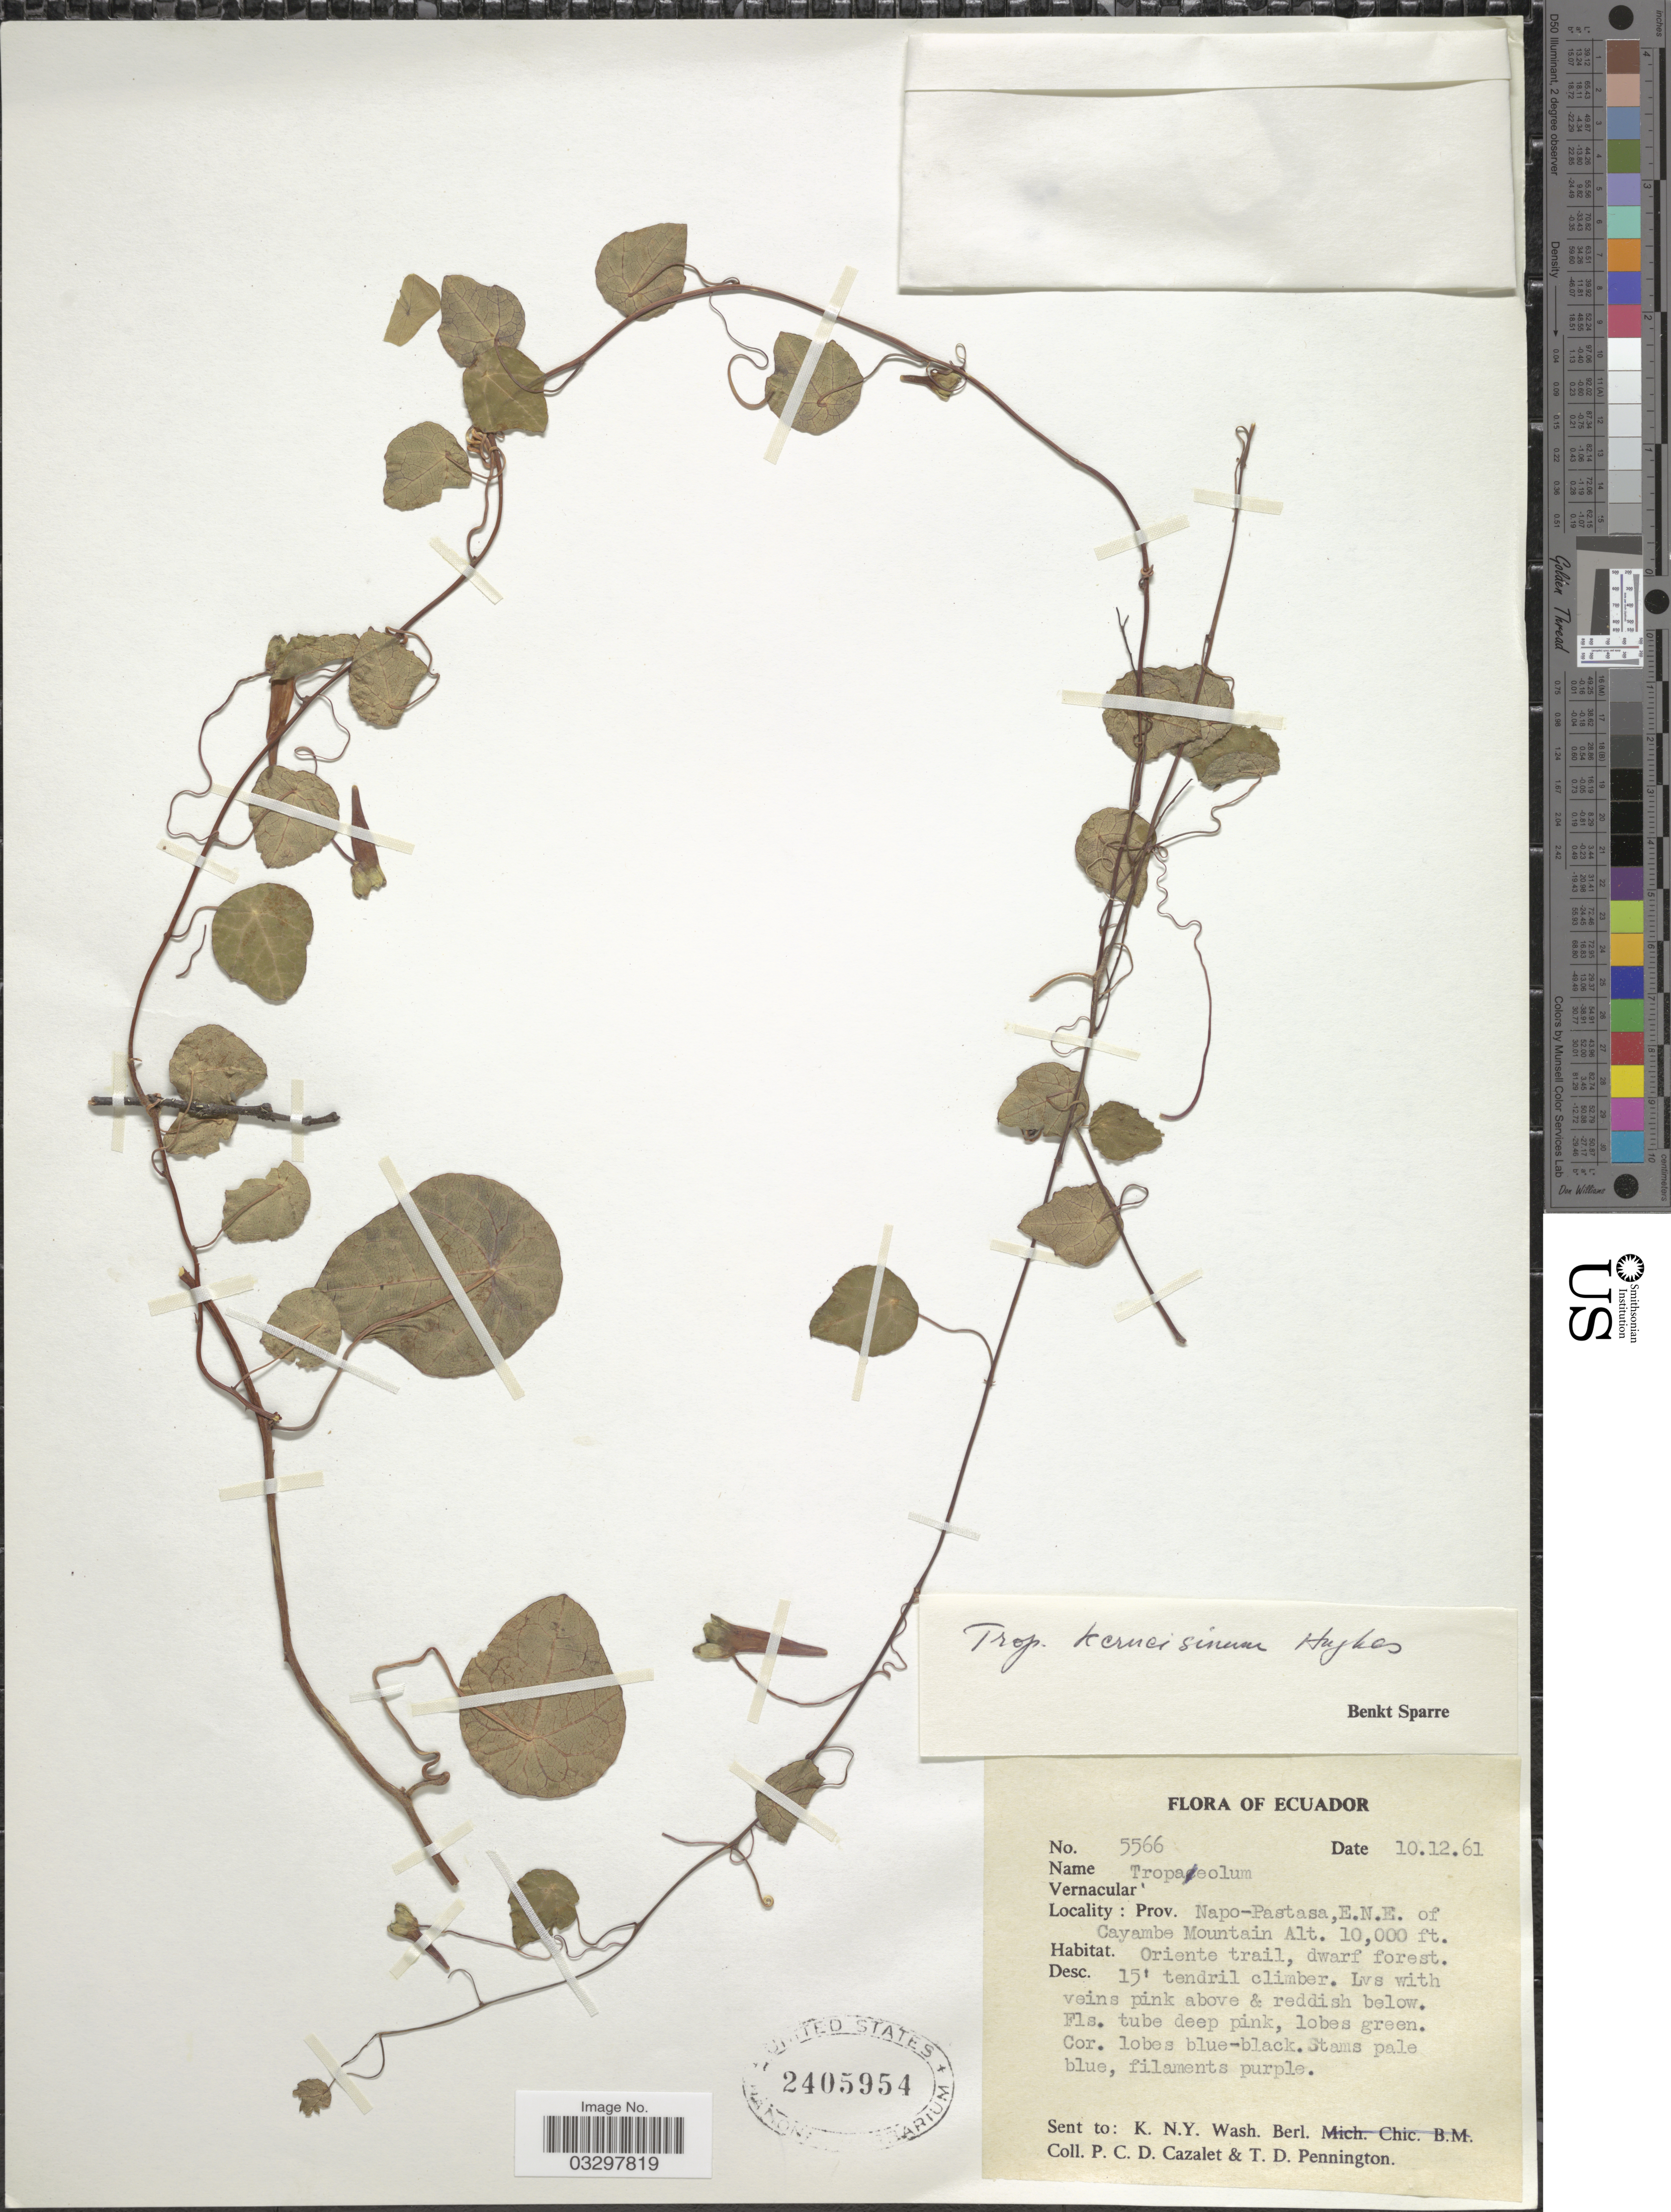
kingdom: Plantae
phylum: Tracheophyta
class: Magnoliopsida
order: Brassicales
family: Tropaeolaceae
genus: Tropaeolum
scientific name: Tropaeolum kerneisinum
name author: Hughes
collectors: P. C. D. Cazalet & T. D. Pennington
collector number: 5566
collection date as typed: Transcribed d/m/y: 10/12/61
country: Ecuador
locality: Prov. Napo-Pastaza, E.N.E. of Cayambe Mountain.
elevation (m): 3048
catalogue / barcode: US 2405954